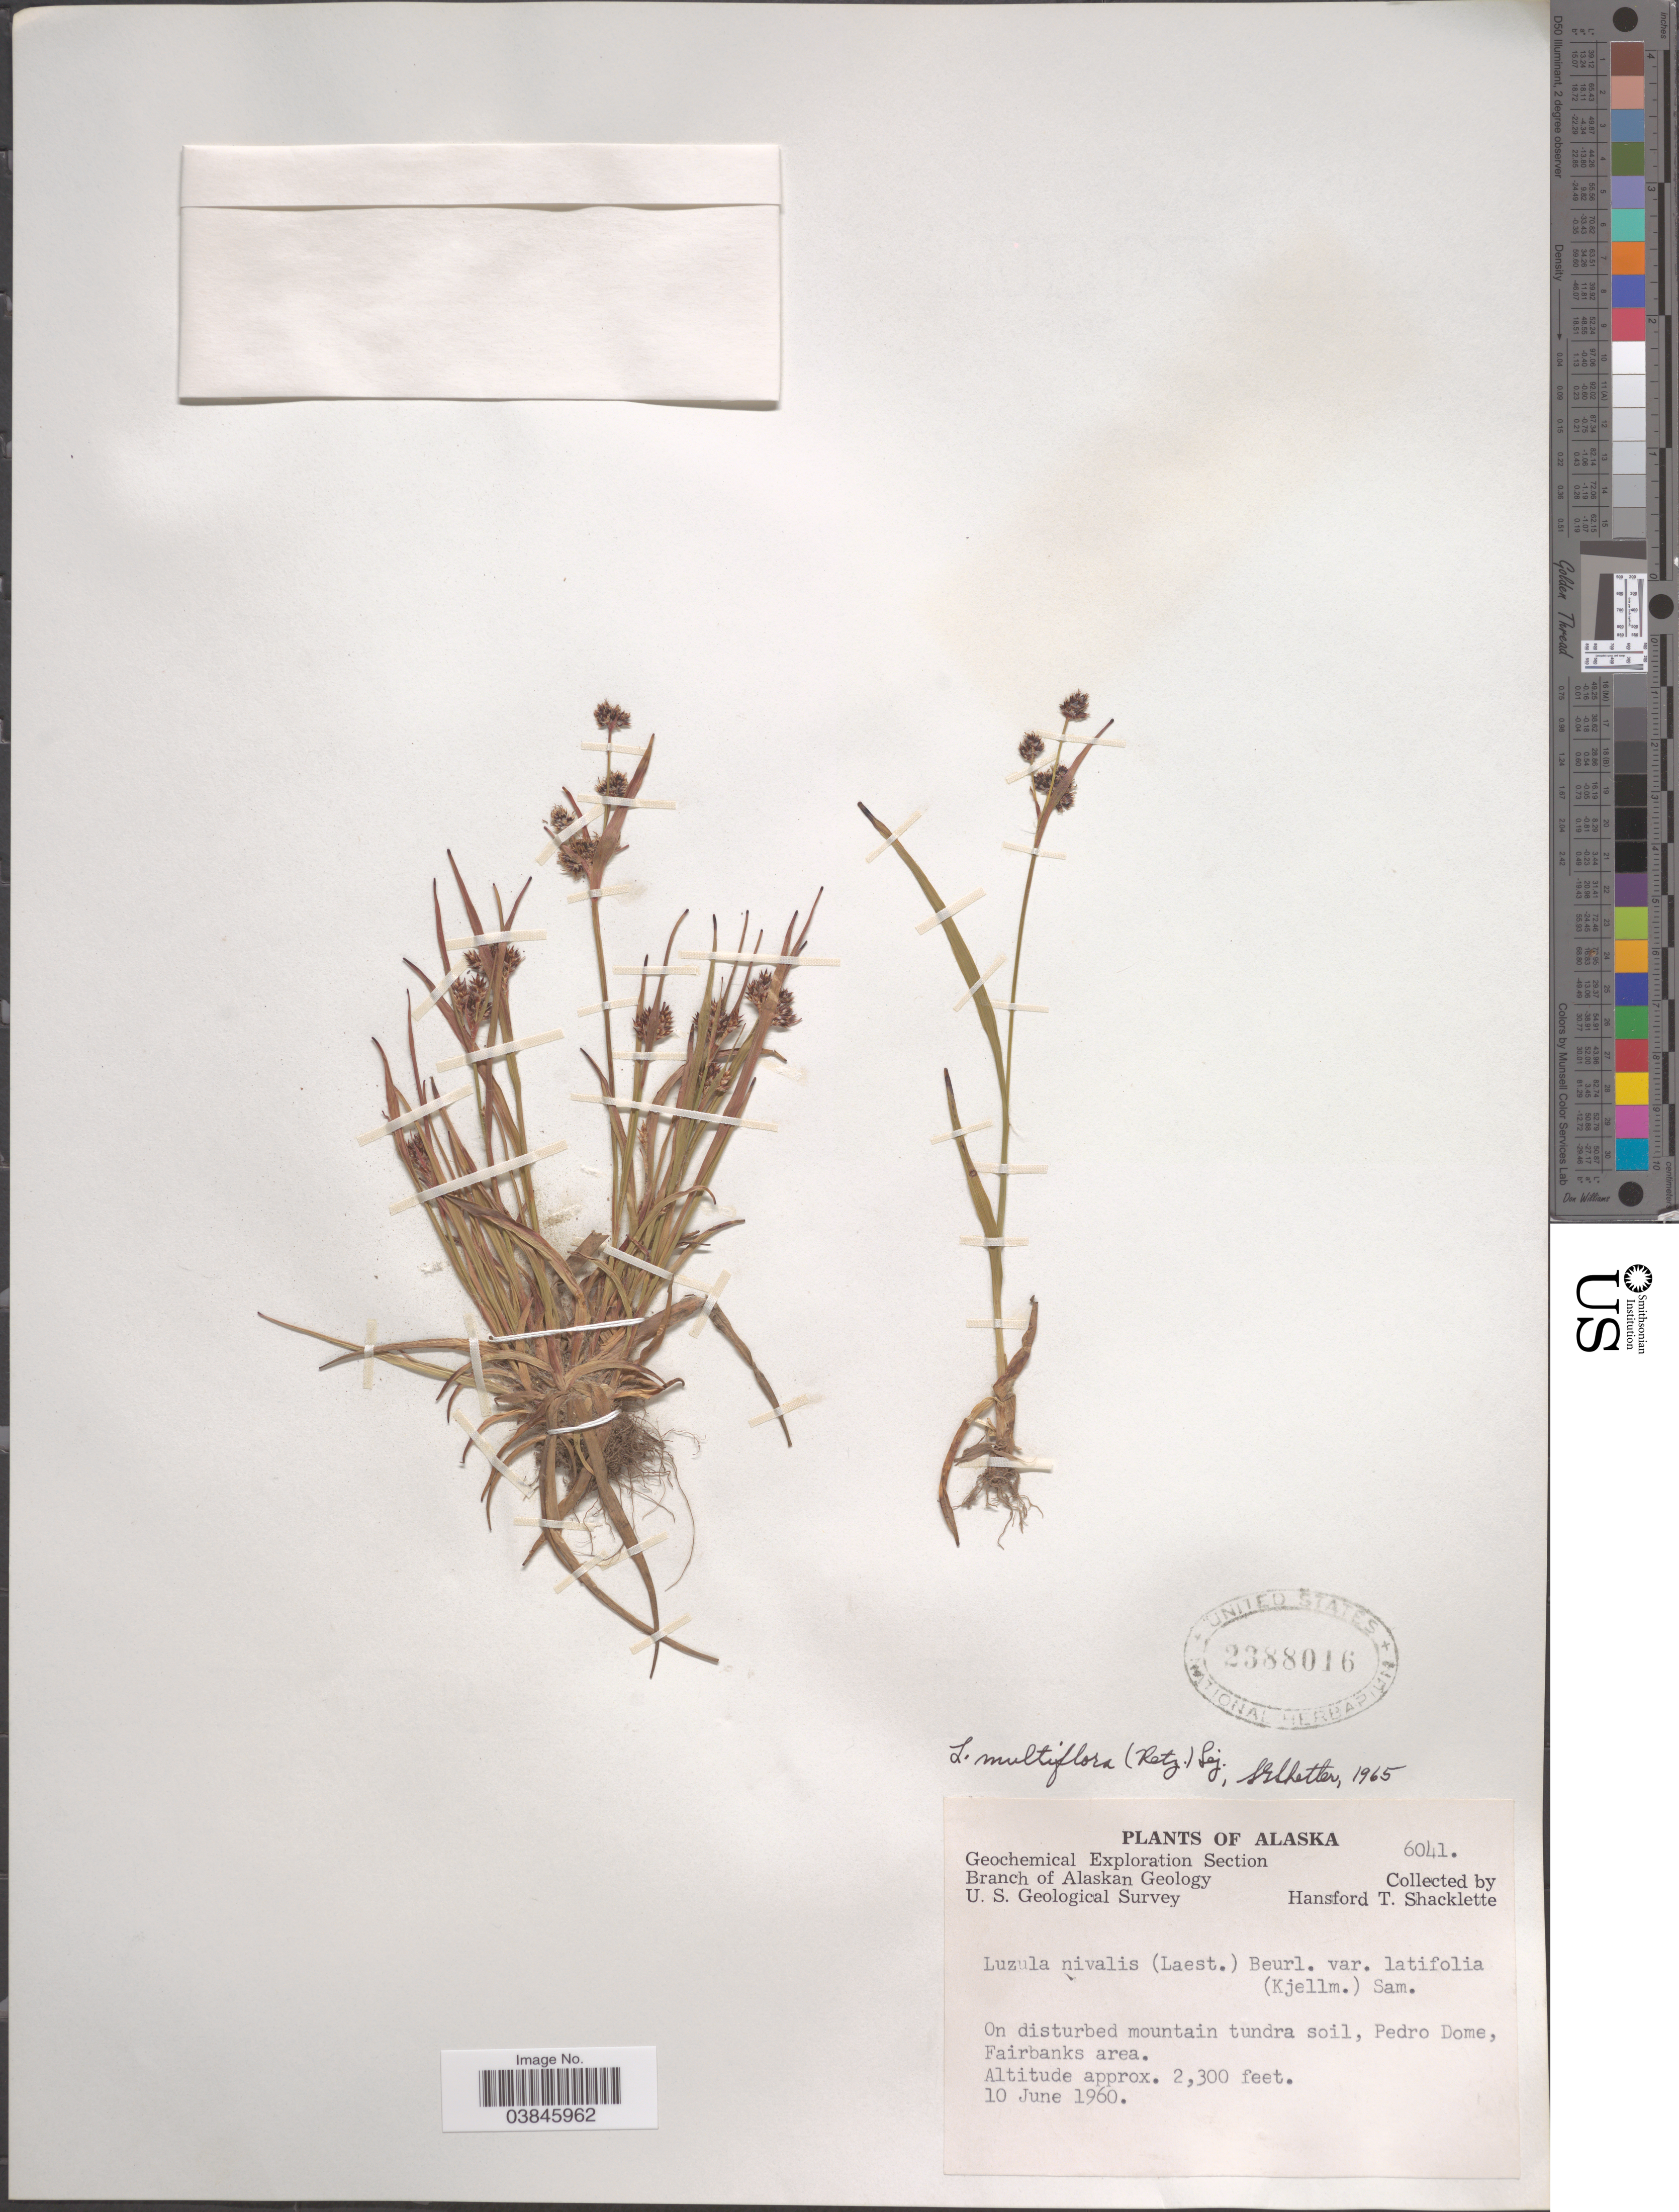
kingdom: Plantae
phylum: Tracheophyta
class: Liliopsida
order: Poales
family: Juncaceae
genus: Luzula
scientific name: Luzula multiflora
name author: (Ehrh.) Lej.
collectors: H. Shacklette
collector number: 6041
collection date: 1960-06-10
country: United States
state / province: Alaska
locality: On disturbed mountain tundra soil, Pedro Dome, Fairbanks area.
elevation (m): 701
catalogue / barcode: US 2388016